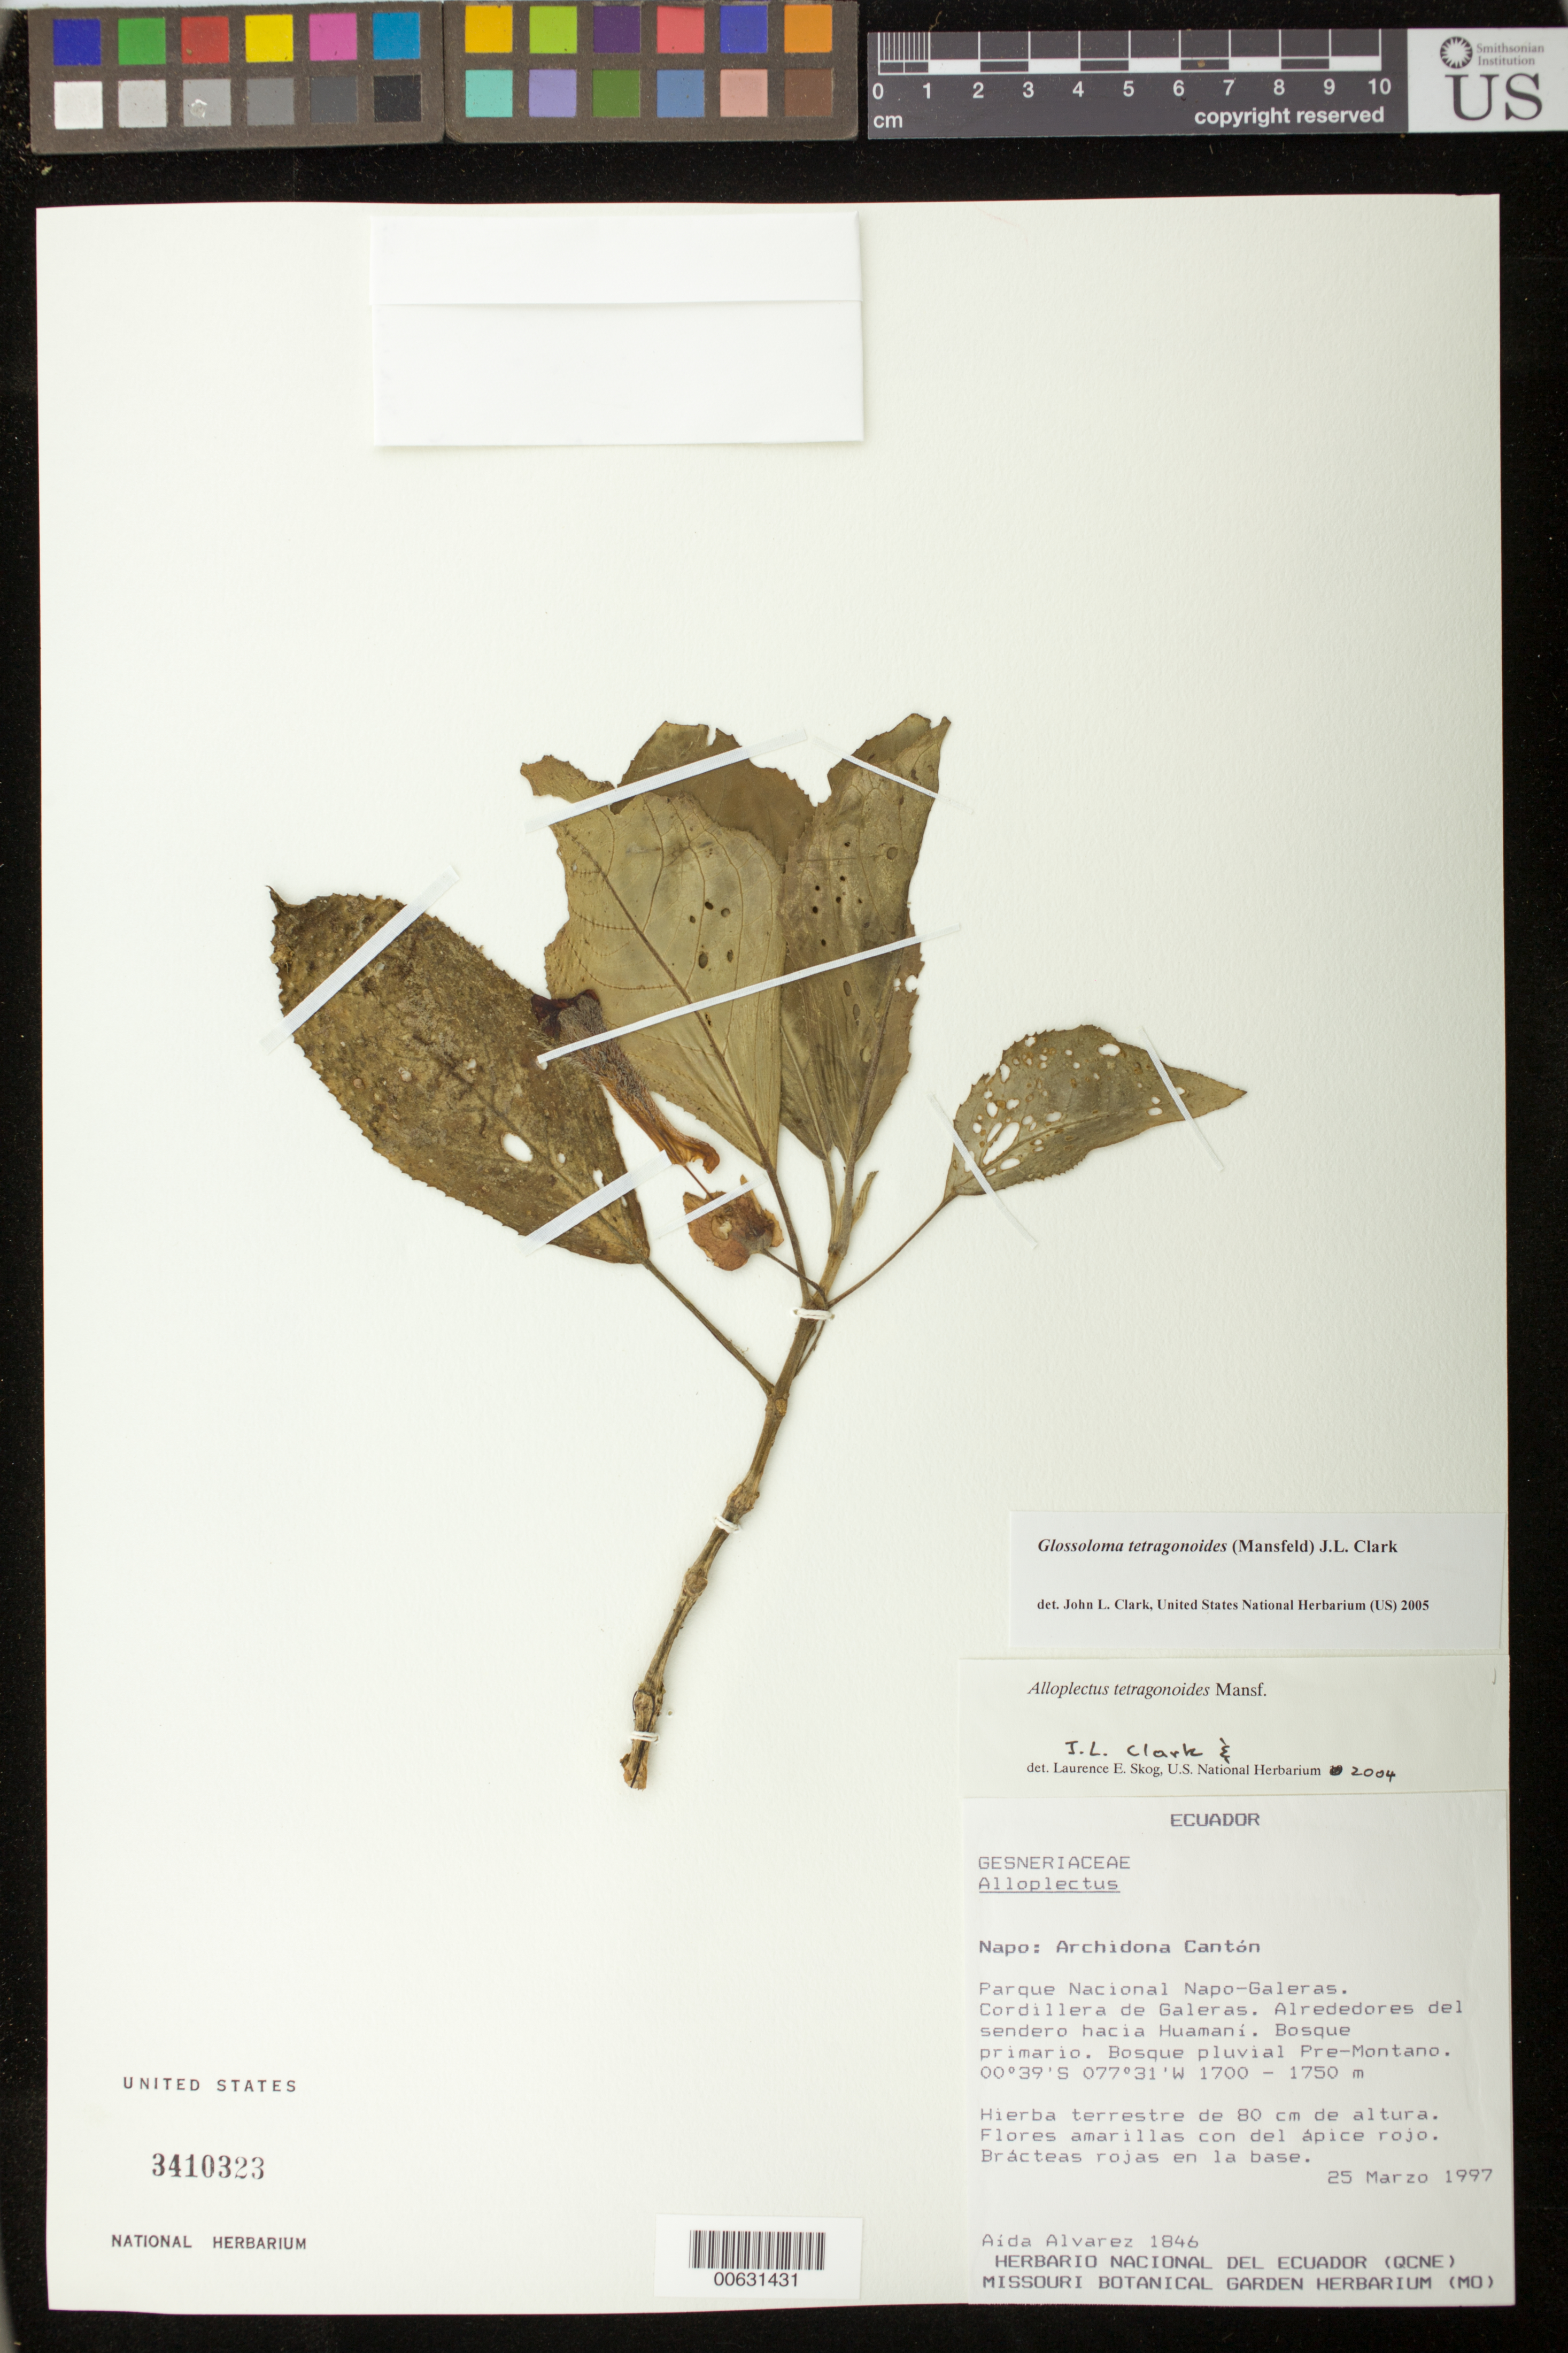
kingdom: Plantae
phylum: Tracheophyta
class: Magnoliopsida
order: Lamiales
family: Gesneriaceae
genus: Glossoloma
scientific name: Glossoloma tetragonoides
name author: (Mansf.) J.L. Clark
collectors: A. Alvarez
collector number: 1846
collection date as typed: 25 Mar 1997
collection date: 1997-03-25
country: Ecuador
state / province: Napo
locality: Archidona Cantón; Parque Nacional Napo-Galeras, Cordillera de Galeras, alrededores del sendero hacia Huamaní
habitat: Bosque primario; bosque pluvial pre-montano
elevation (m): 1700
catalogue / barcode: US 3410323